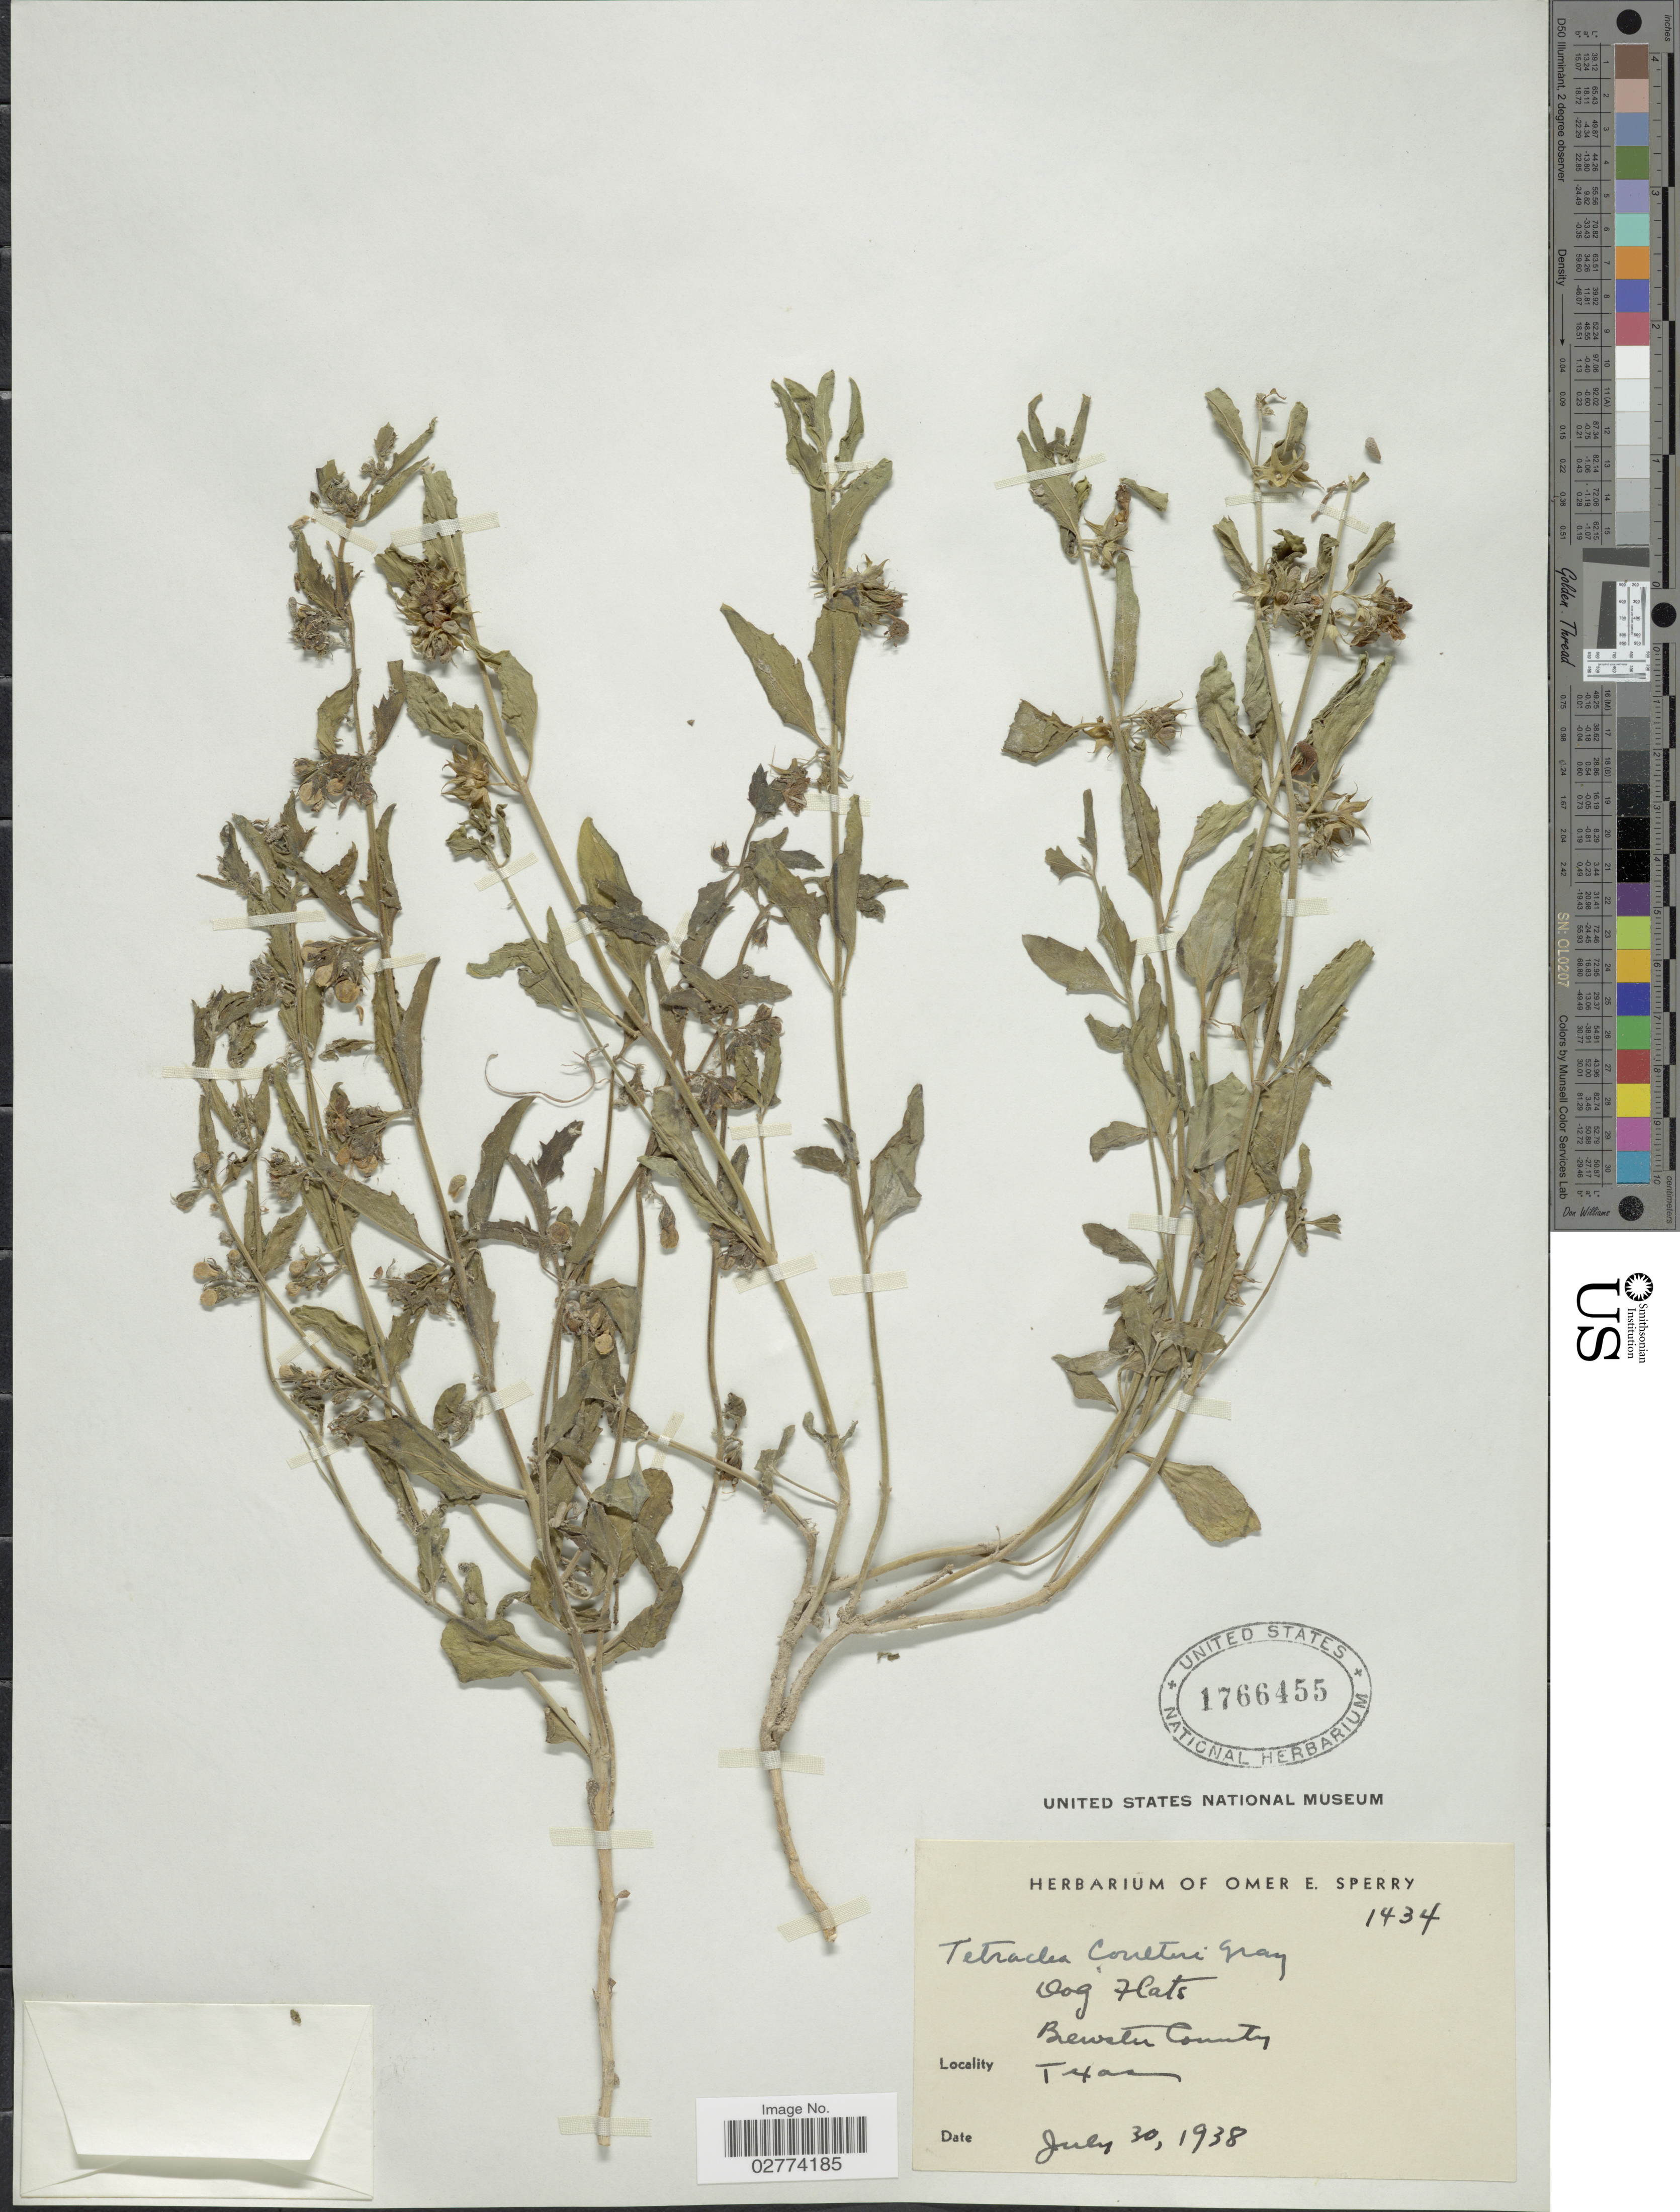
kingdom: Plantae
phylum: Tracheophyta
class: Magnoliopsida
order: Lamiales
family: Lamiaceae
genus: Tetraclea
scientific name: Tetraclea coulteri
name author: A. Gray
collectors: O. E. Sperry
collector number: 1434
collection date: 1938-07-30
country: United States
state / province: Texas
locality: Dog Flats, Brewster County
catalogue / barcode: US 1766455